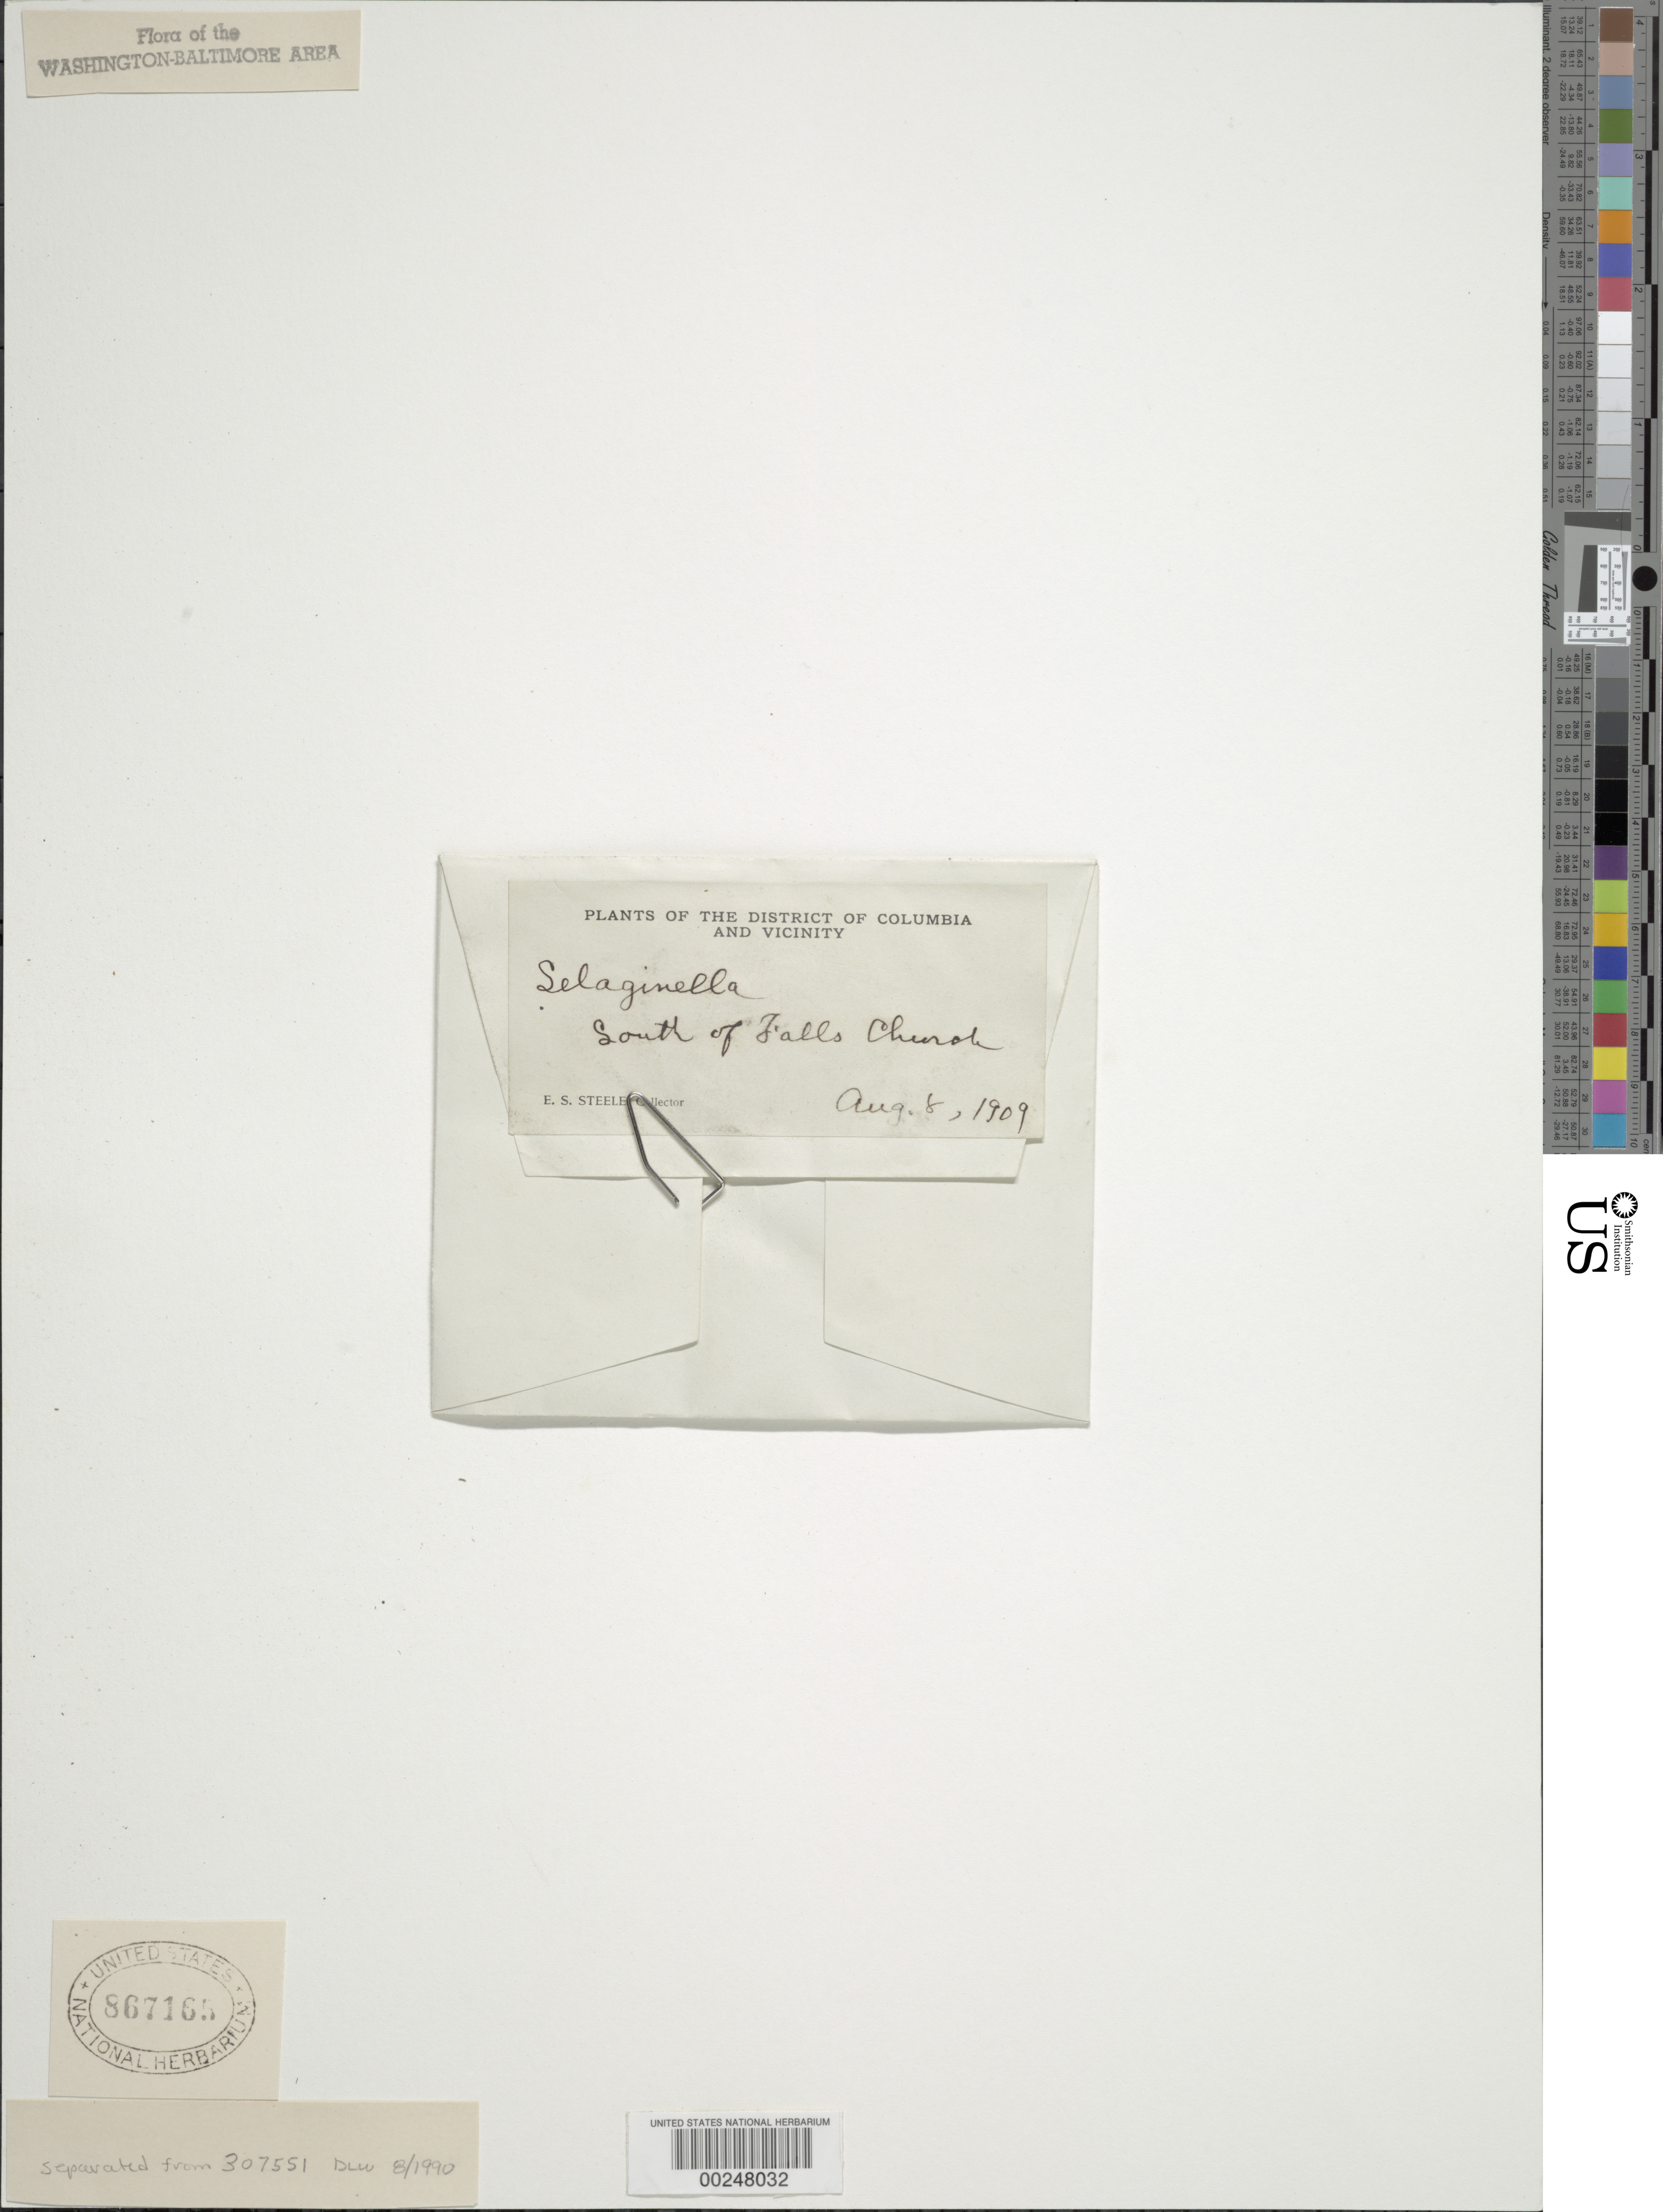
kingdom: Plantae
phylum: Tracheophyta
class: Lycopodiopsida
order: Selaginellales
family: Selaginellaceae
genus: Selaginella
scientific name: Selaginella apus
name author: Spring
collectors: E. Steele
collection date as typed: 08 Aug 1909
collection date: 1909-08-08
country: United States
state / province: Virginia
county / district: Fairfax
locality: South of Falls Church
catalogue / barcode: US 867165